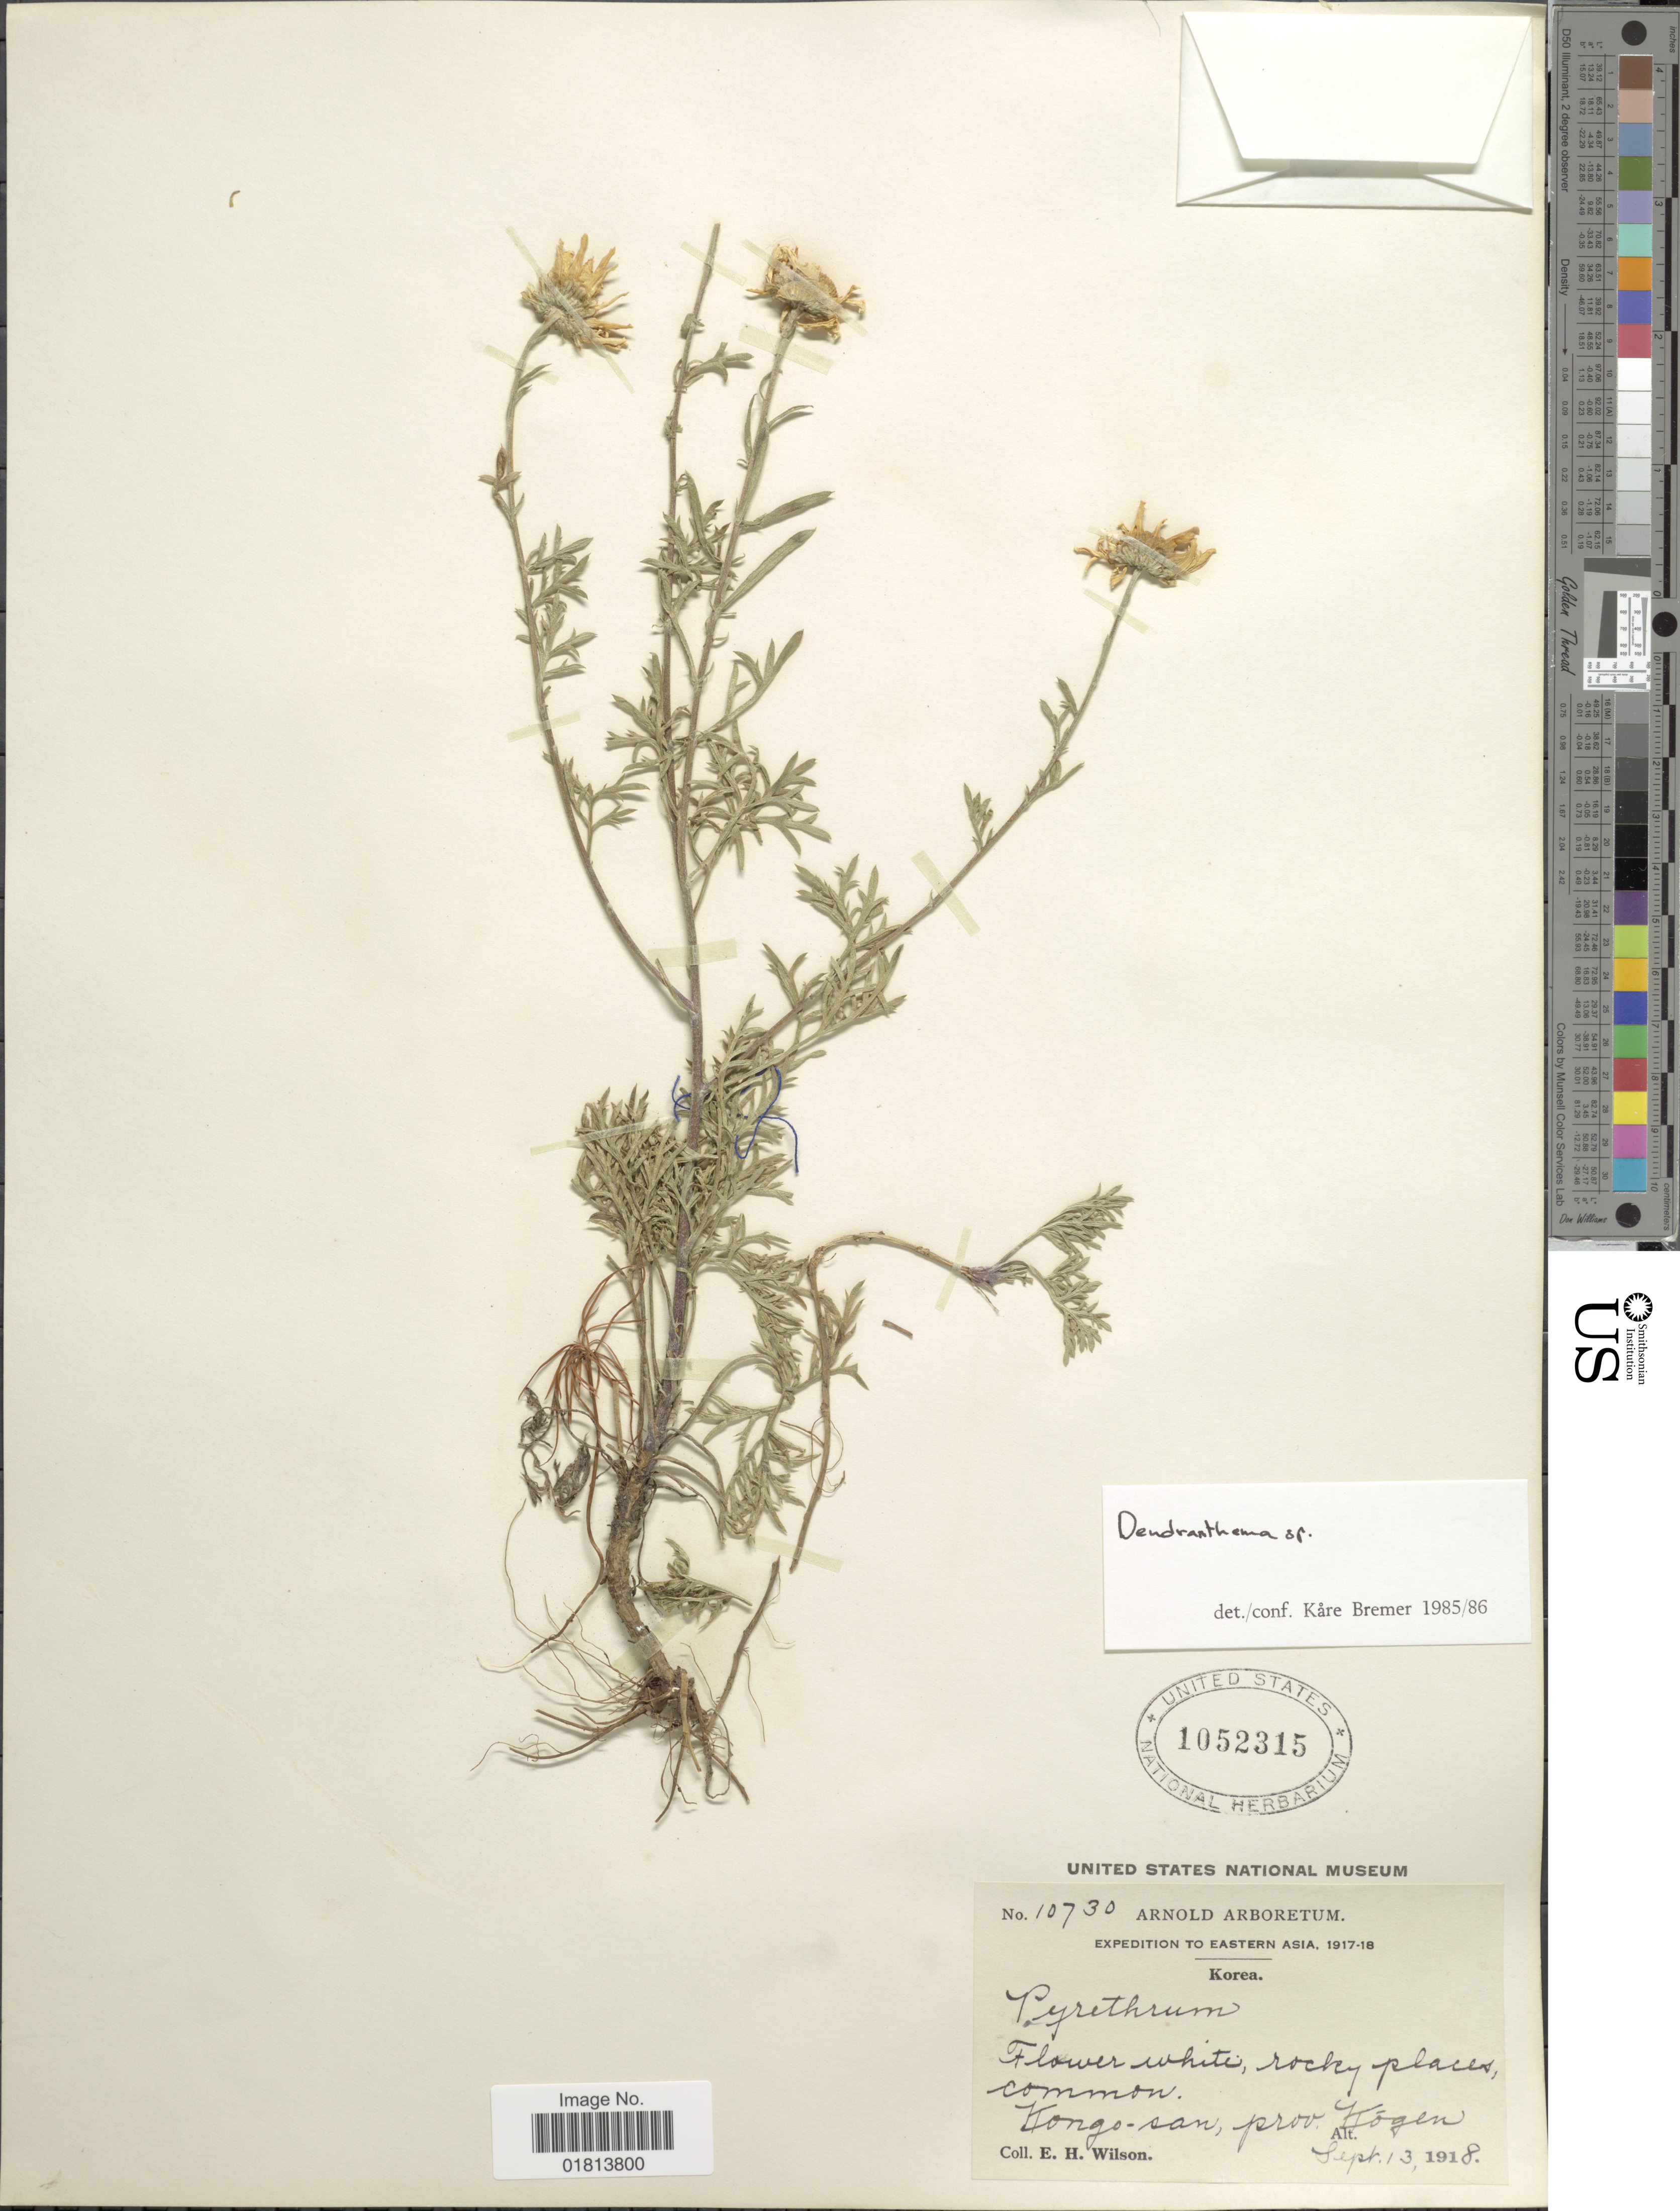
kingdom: Plantae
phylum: Tracheophyta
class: Magnoliopsida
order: Asterales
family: Asteraceae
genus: Dendranthema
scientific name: Dendranthema sp.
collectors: E. Wilson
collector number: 10730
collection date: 1918-09-13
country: North Korea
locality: Eastern Asia, Korea, Kongo-san, prov. Kogen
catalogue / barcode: US 1052315